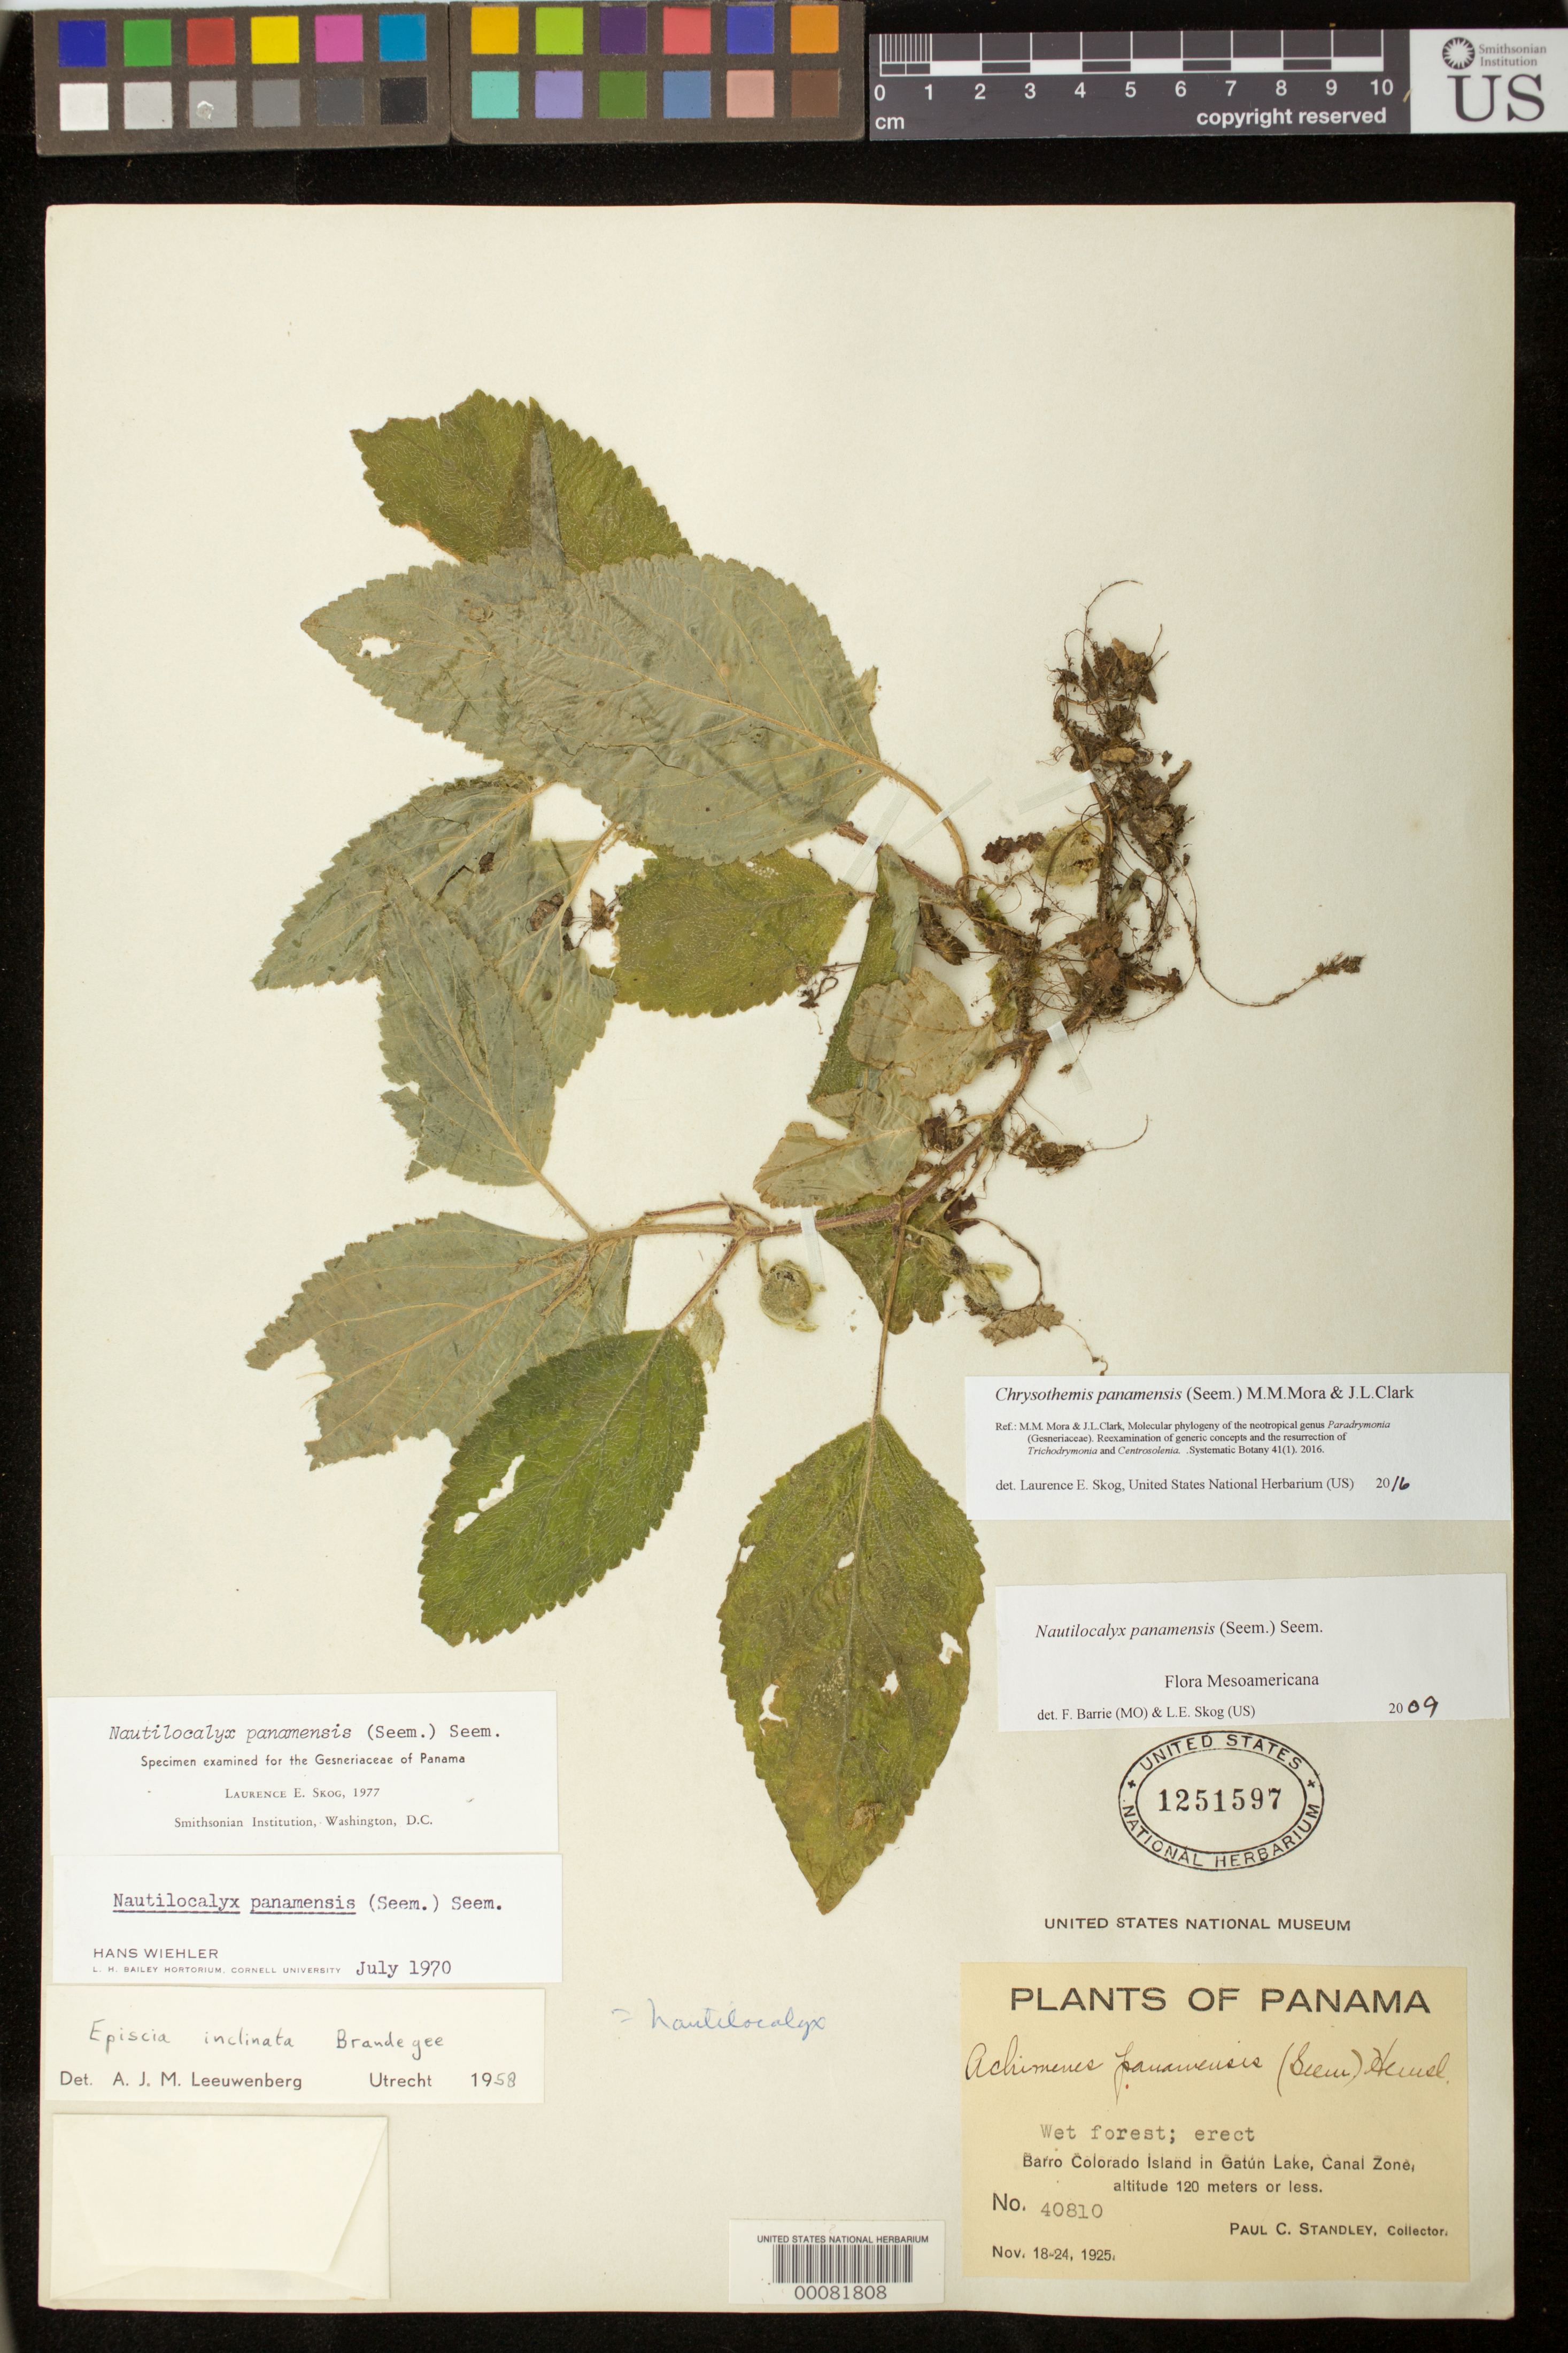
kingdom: Plantae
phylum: Tracheophyta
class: Magnoliopsida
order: Lamiales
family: Gesneriaceae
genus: Chrysothemis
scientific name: Chrysothemis panamensis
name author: (Seem.) M.M. Mora & J.L. Clark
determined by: Skog, Laurence E.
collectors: P. C. Standley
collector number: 40810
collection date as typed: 18-24 Nov 1925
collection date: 1925-11-18/1925-11-24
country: Panama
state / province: Panamá Oeste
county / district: Canal Zone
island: Barro Colorado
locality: Barro Colorado Island in Gatun Lake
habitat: Wet forest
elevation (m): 120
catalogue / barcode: US 1251597